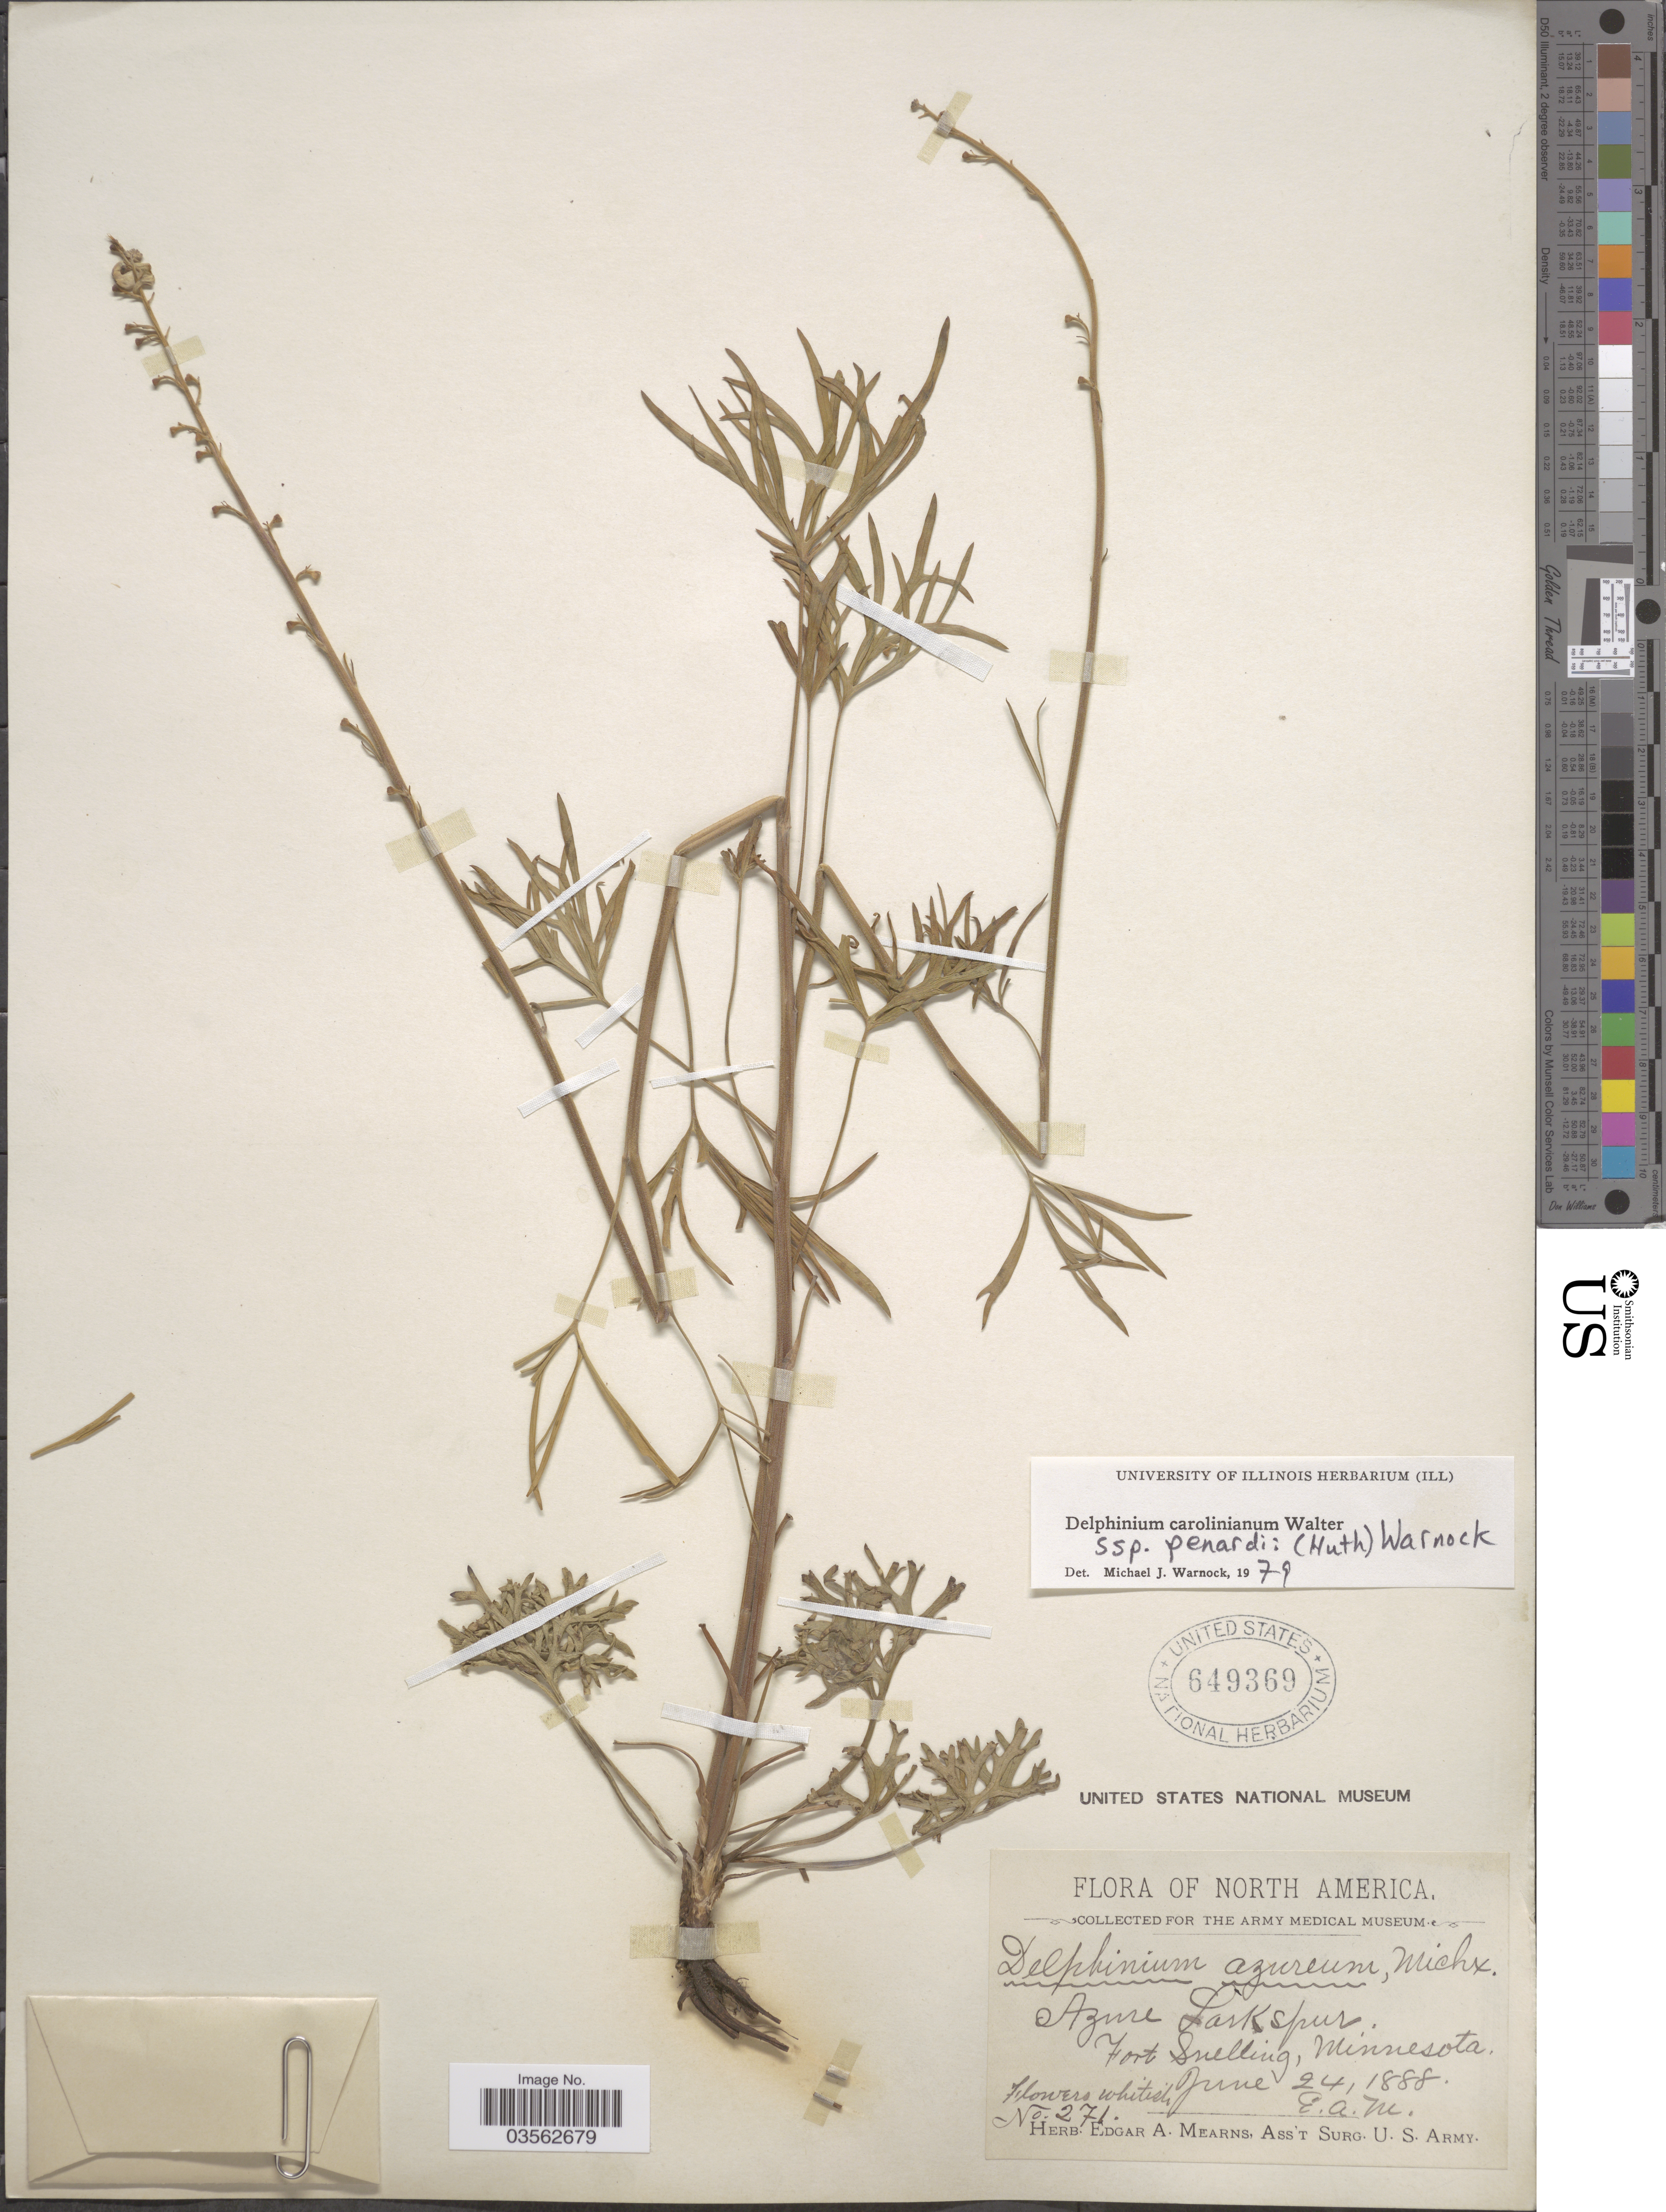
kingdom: Plantae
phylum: Tracheophyta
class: Magnoliopsida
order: Ranunculales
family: Ranunculaceae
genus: Delphinium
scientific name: Delphinium carolinianum subsp. penardii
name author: (Huth) M.J. Warnock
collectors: E. A. Mearns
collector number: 271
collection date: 1888-06-24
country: United States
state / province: Minnesota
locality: Fort Snelling.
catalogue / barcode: US 649369